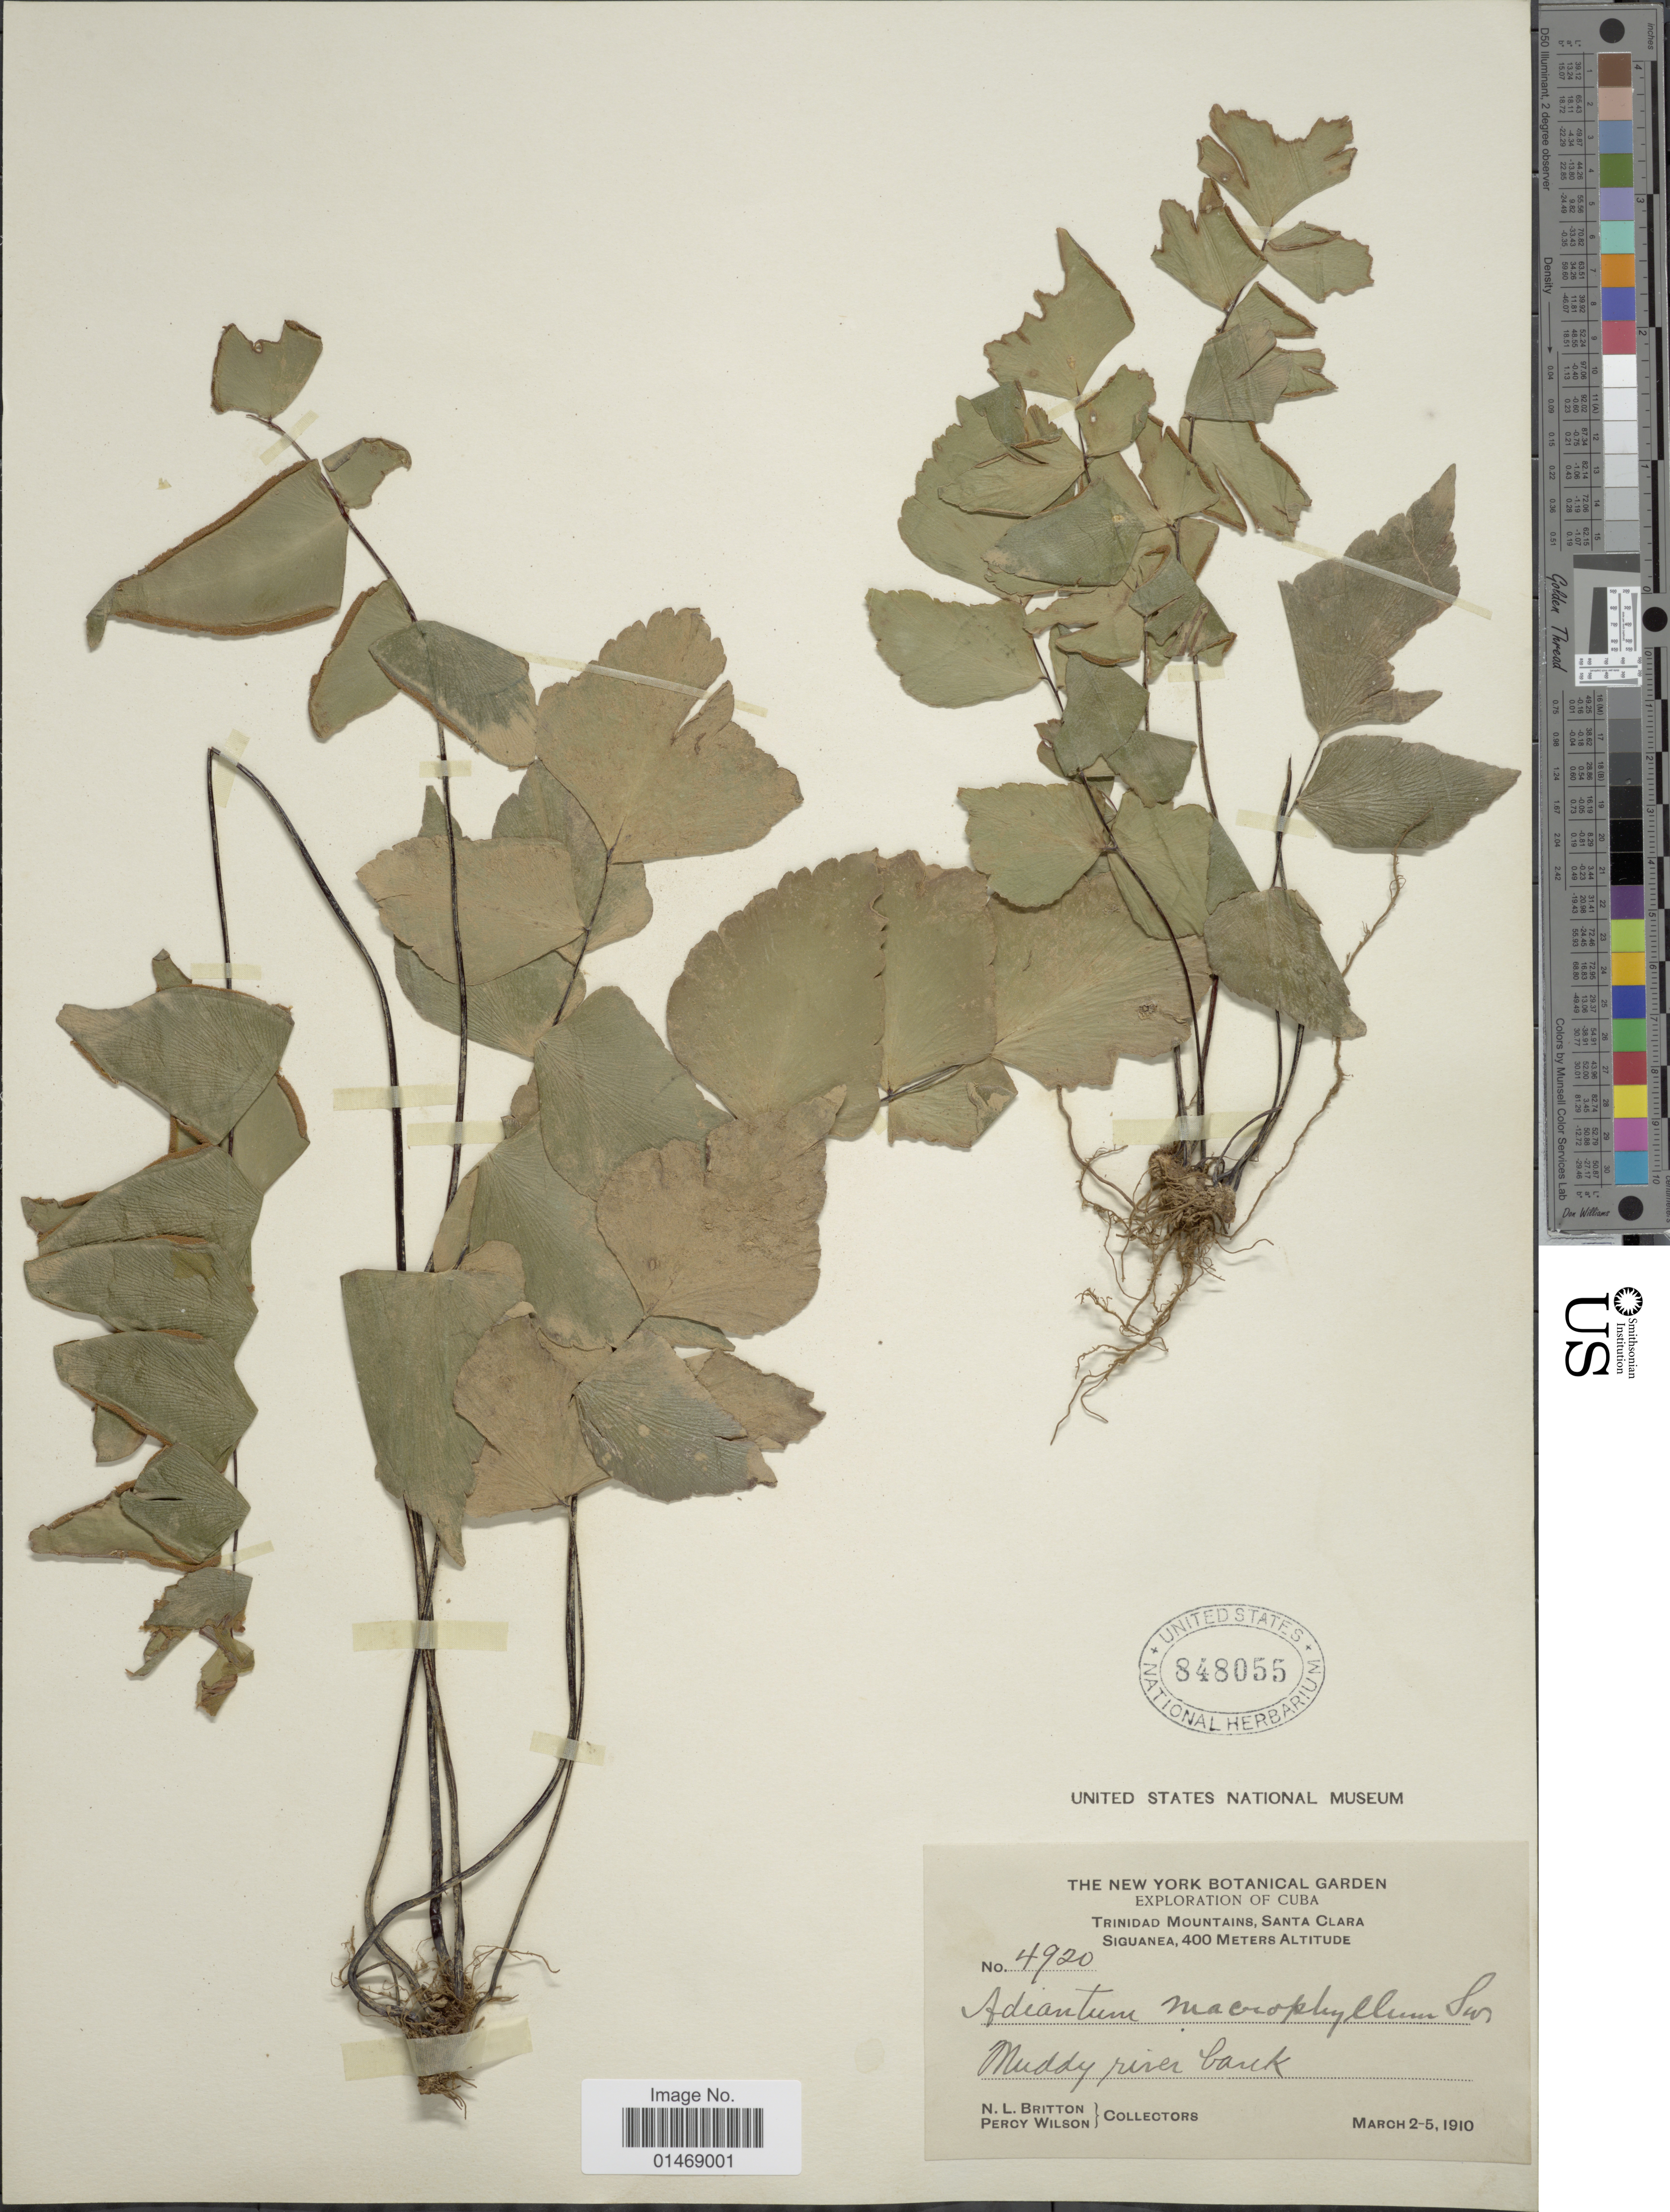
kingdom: Plantae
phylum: Tracheophyta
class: Polypodiopsida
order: Polypodiales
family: Pteridaceae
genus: Adiantum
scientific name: Adiantum macrophyllum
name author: Sw.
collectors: N. Britton & P. Wilson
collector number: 4920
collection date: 1910-03-02/1910-03-05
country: Cuba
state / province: Las Villas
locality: Trinidad Mountains, Santa Clara Siguanea, Muddy river bank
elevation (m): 400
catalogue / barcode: US 848055